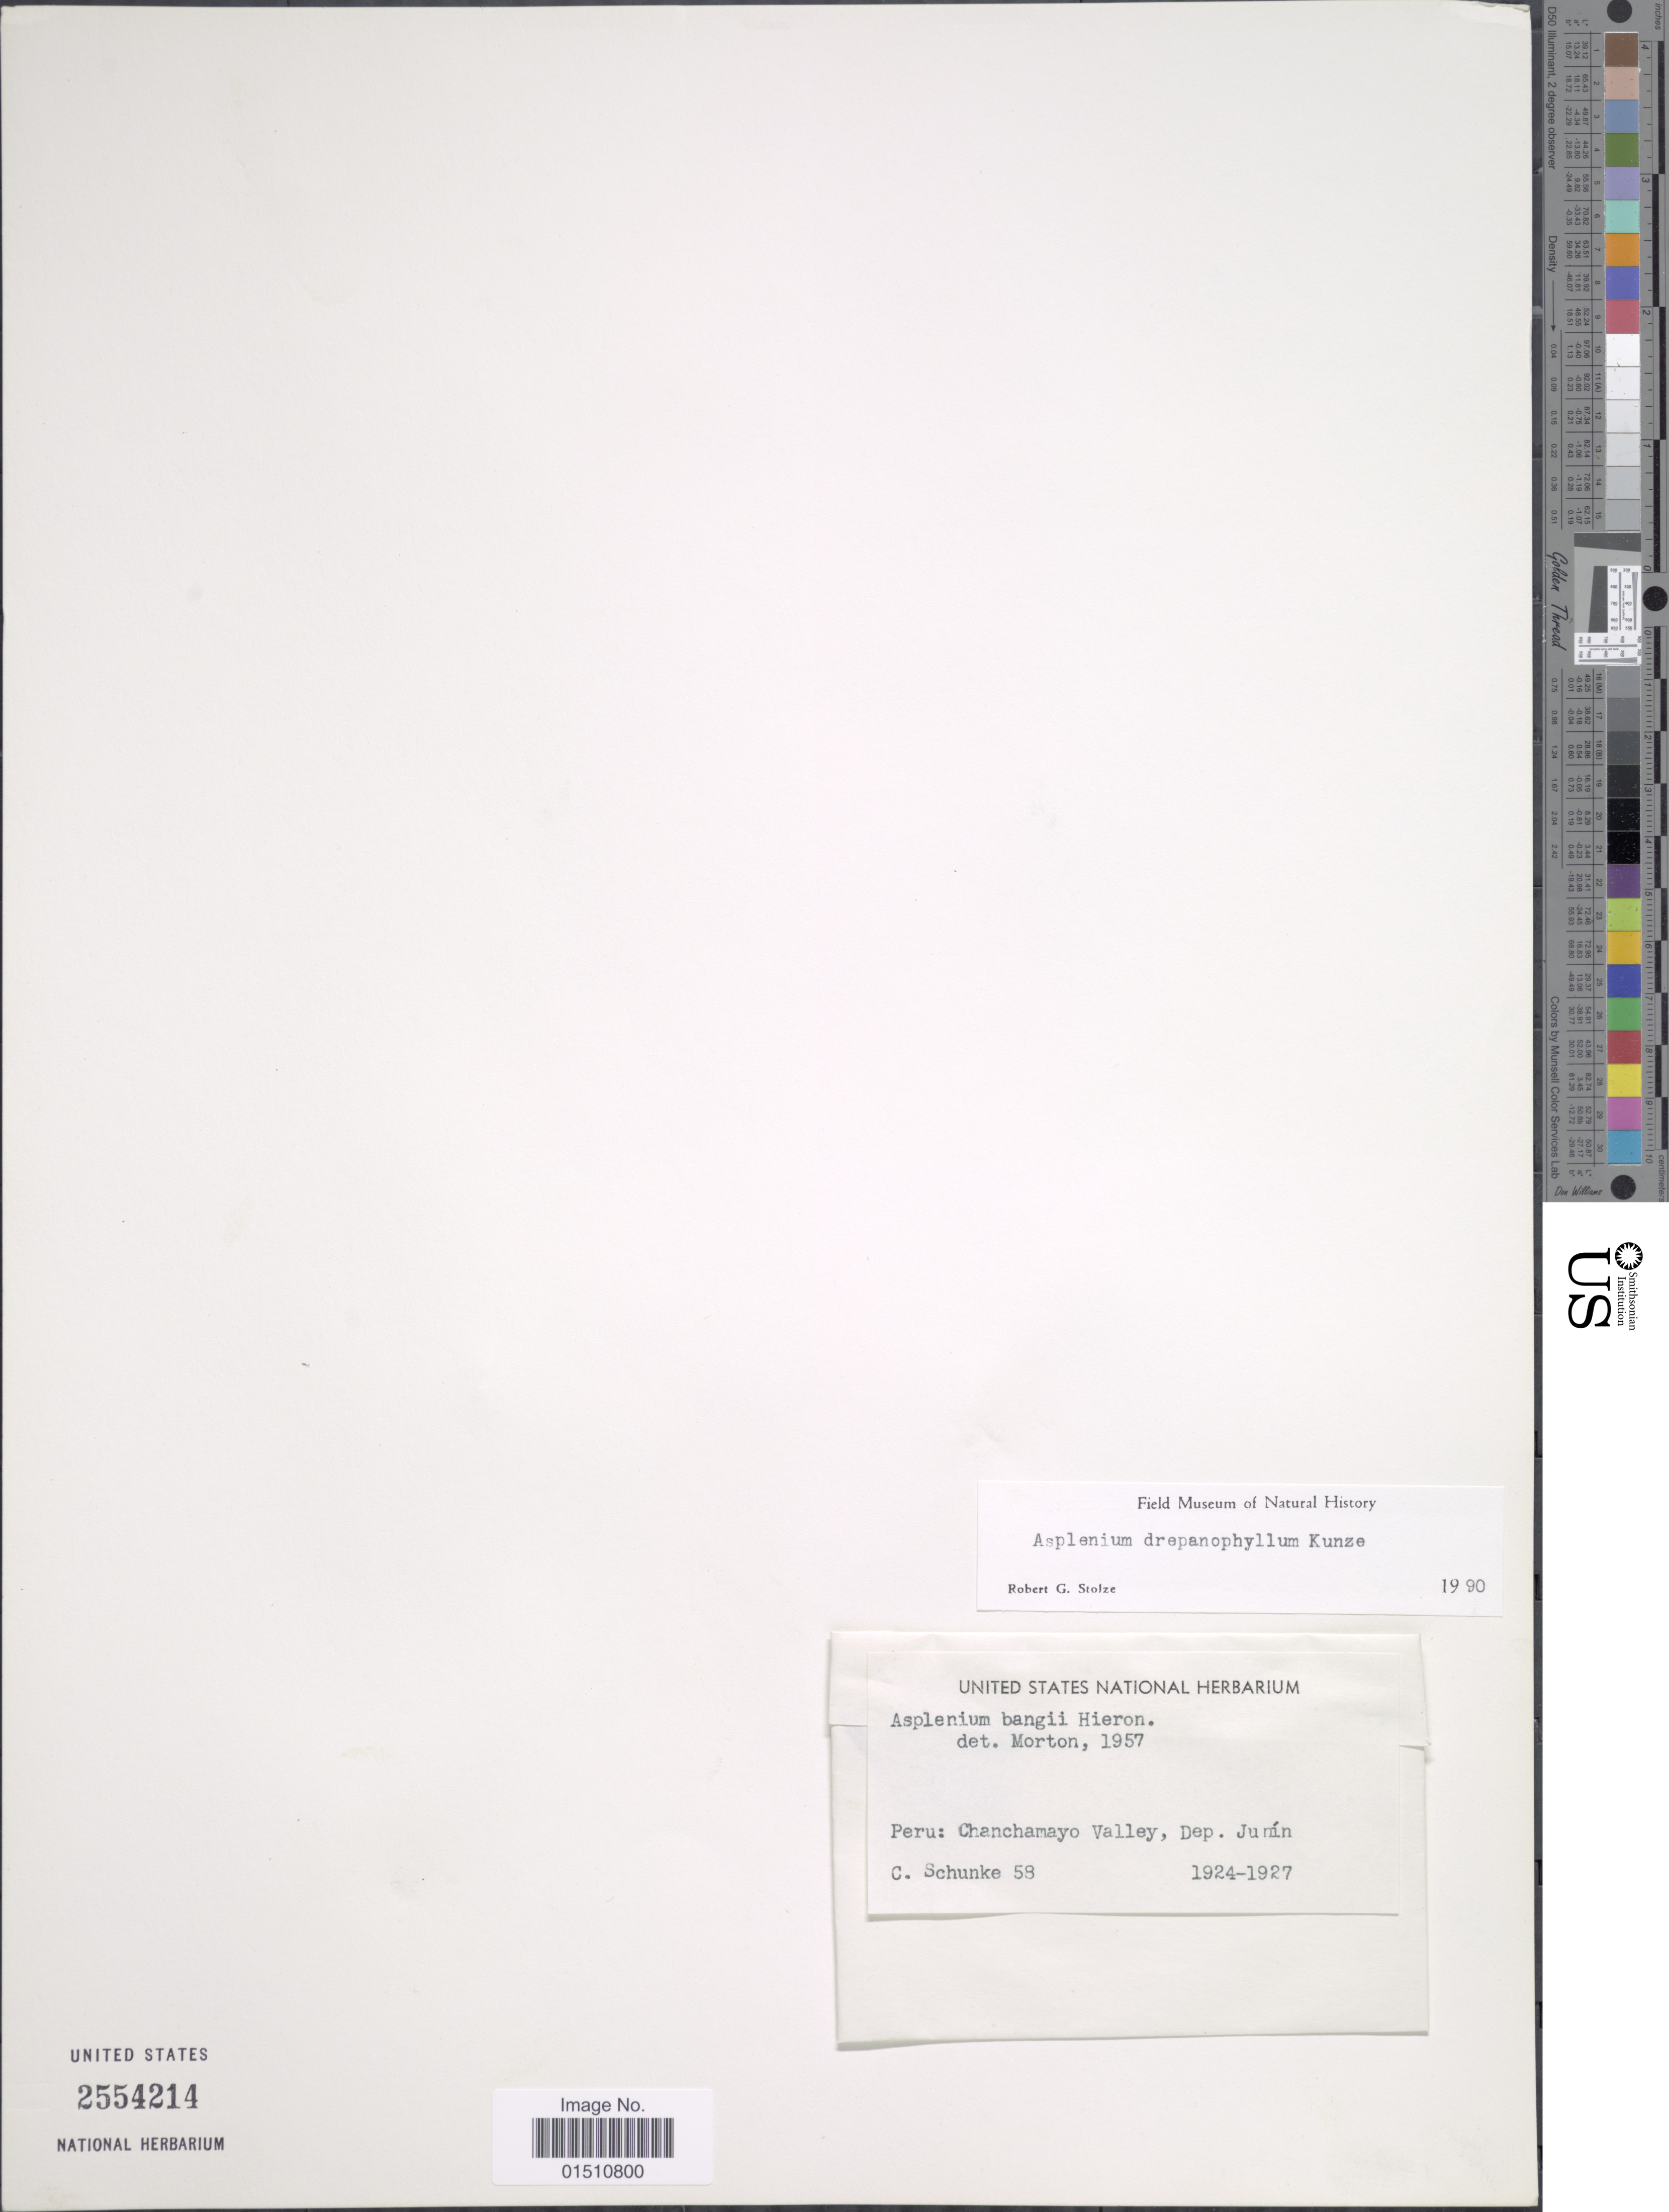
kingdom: Plantae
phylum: Tracheophyta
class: Polypodiopsida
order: Polypodiales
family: Aspleniaceae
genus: Asplenium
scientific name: Asplenium drepanophyllum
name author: Kunze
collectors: C. Schunke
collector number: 58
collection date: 1924/1927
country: Peru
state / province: Junín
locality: Peru, Chanchamayo Valley, Dept. Junin.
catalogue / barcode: US 2554214